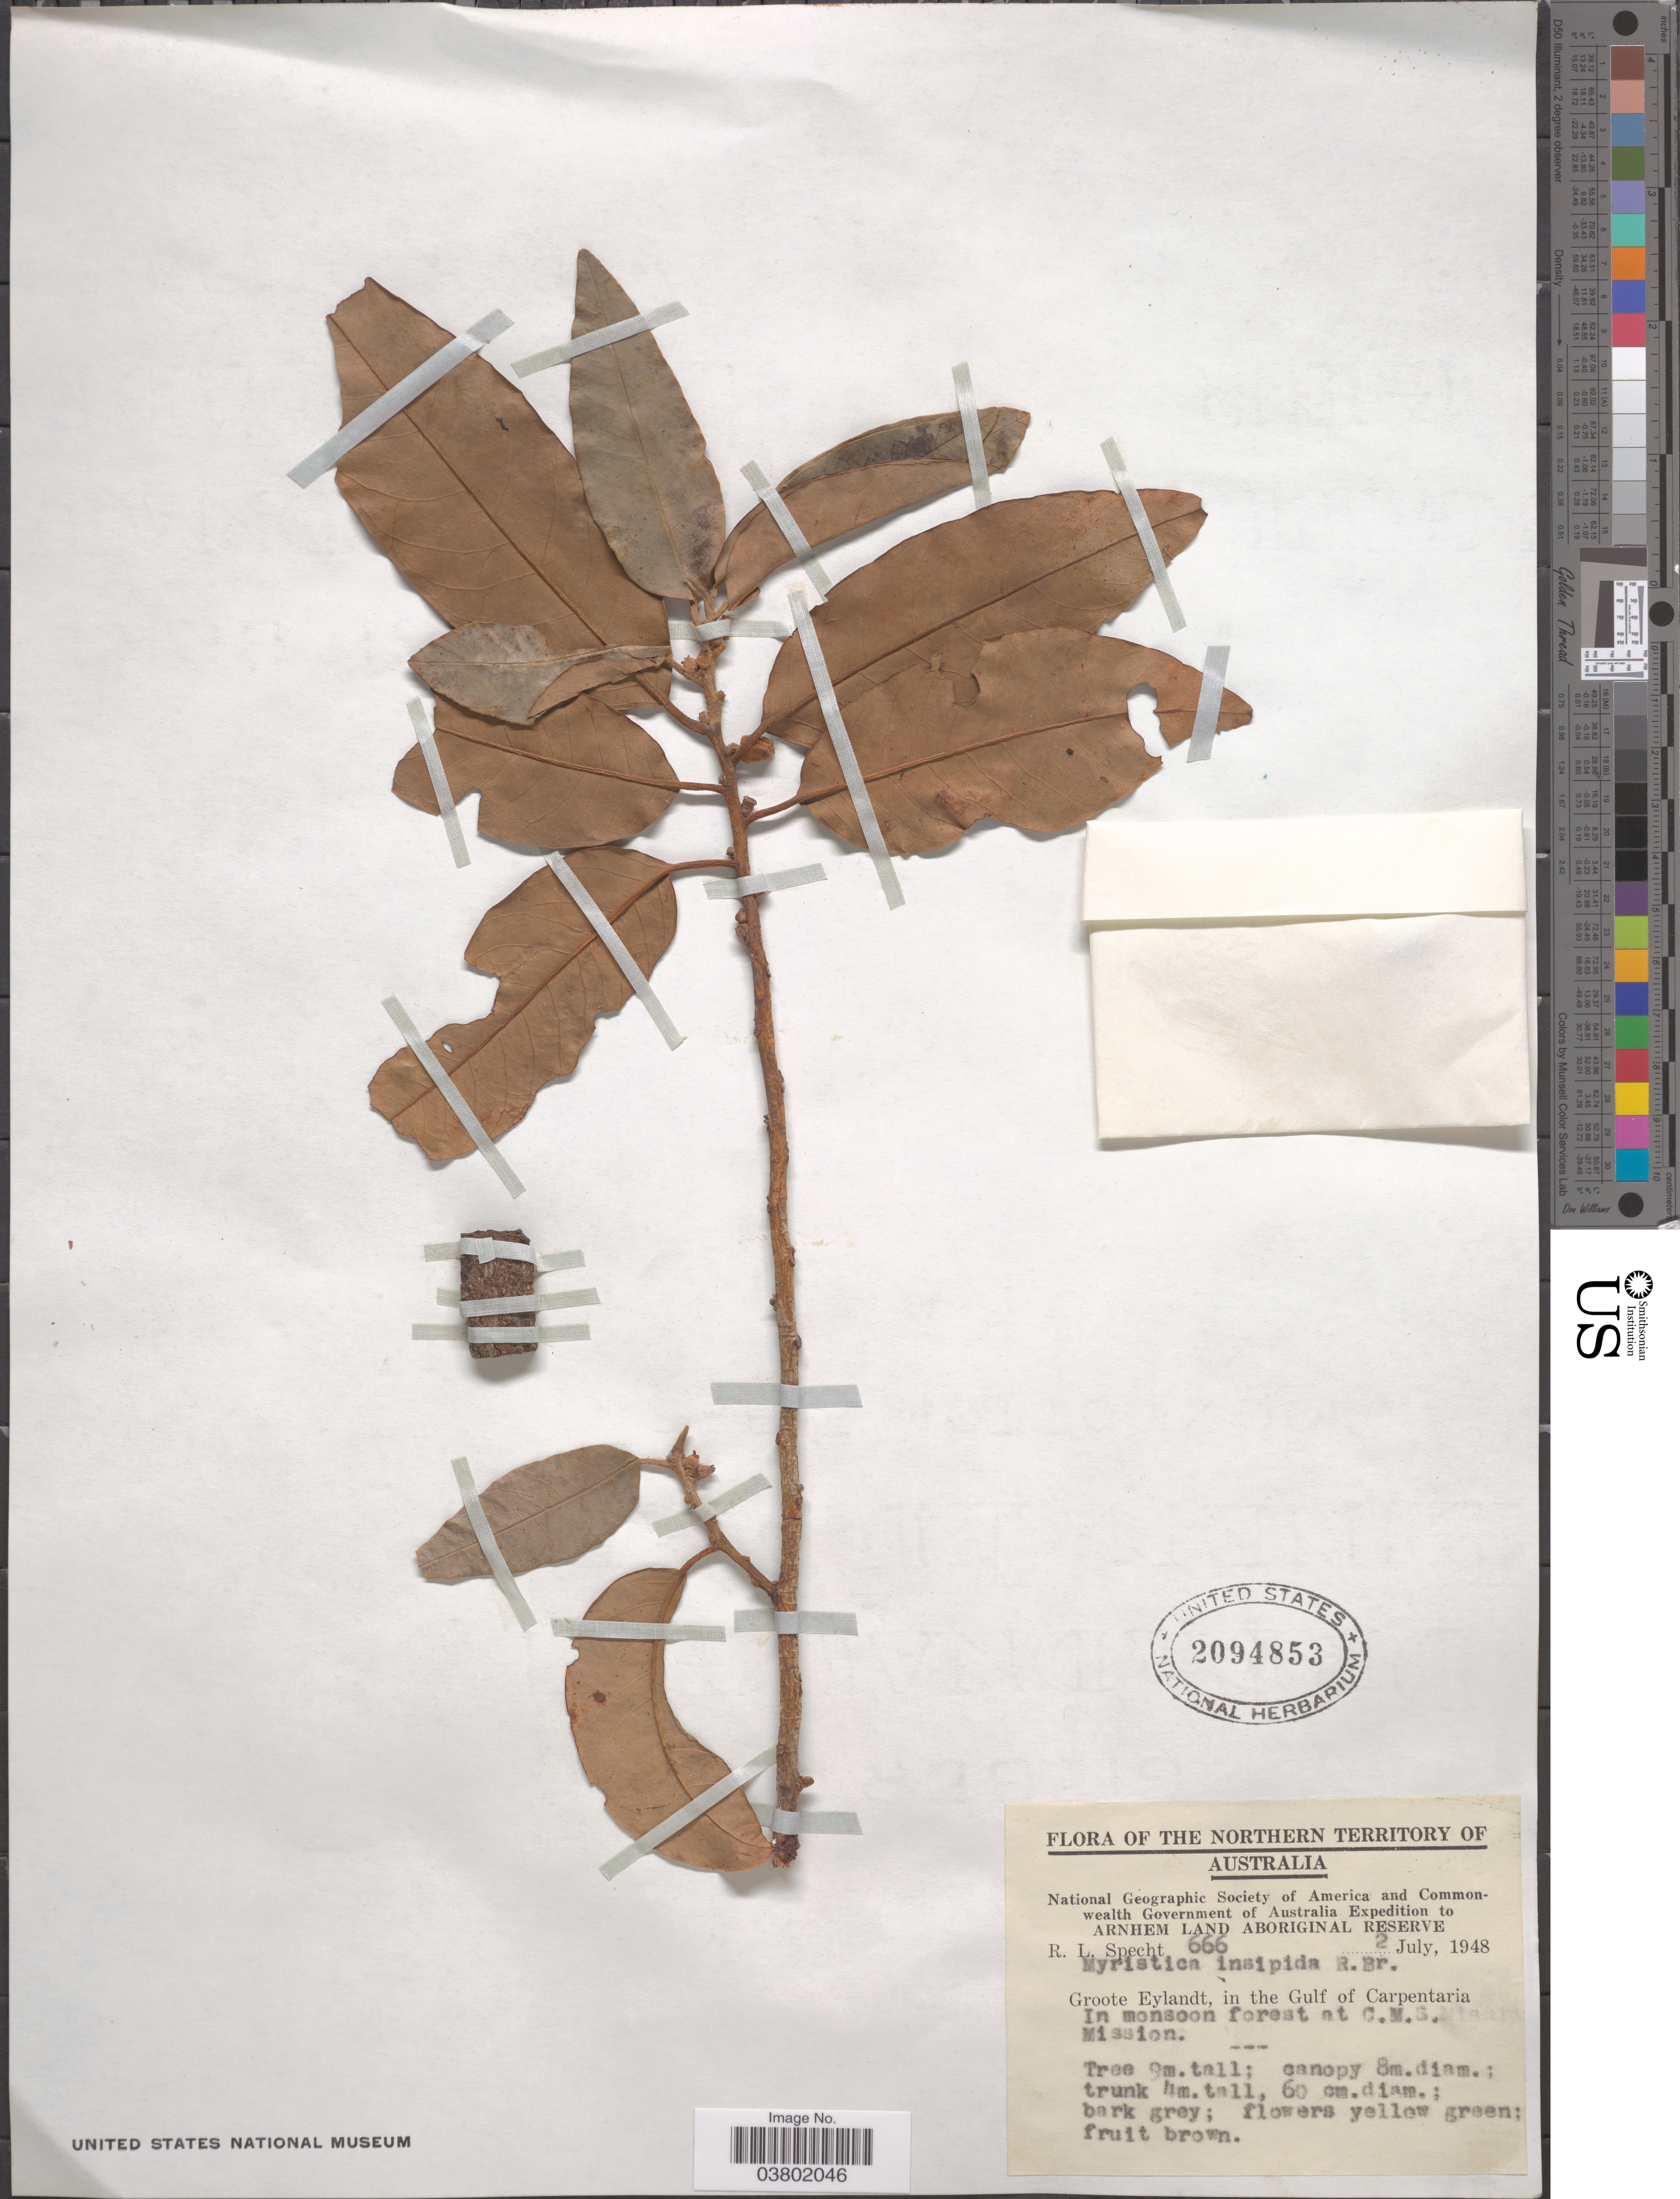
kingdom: Plantae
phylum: Tracheophyta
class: Magnoliopsida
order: Magnoliales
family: Myristicaceae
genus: Myristica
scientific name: Myristica insipidia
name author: R. Br.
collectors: R. L. Specht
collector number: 666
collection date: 1948-07-02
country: Australia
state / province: Northern Territory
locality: Groote Eylandt, in the Gulf of carpentaria. In monsoon forest at C.M.S. Mission.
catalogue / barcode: US 2094853